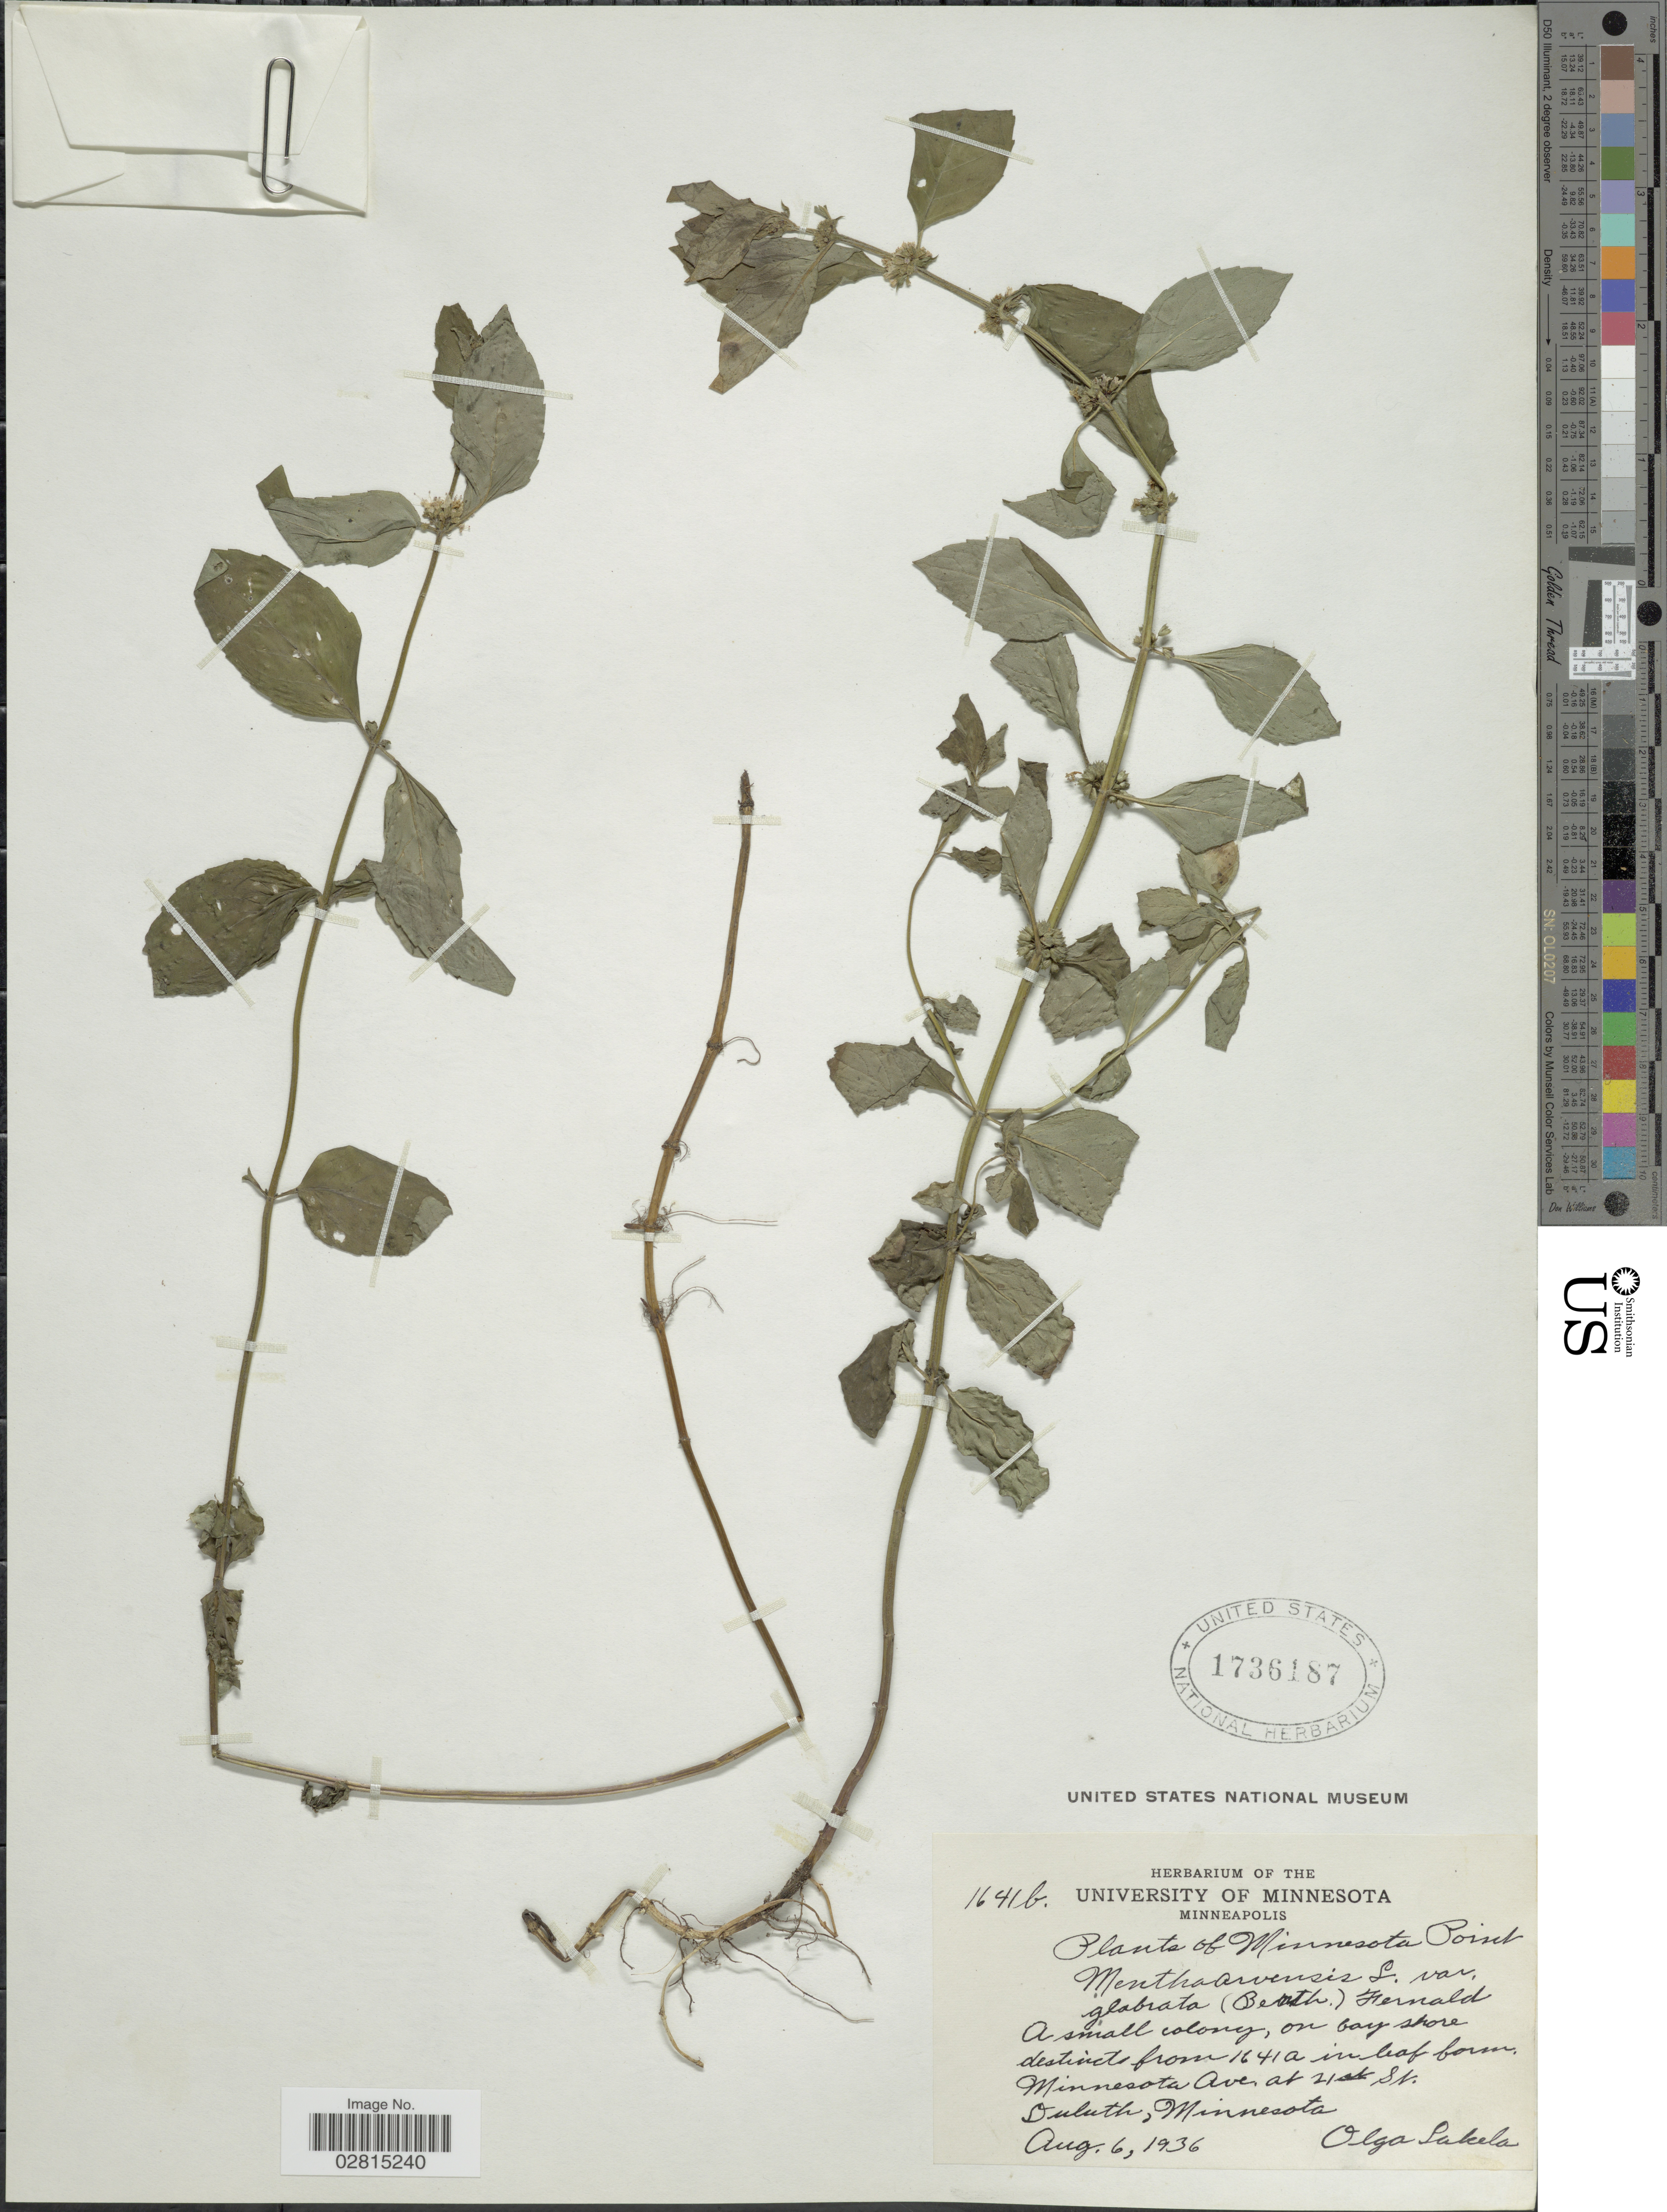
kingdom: Plantae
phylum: Tracheophyta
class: Magnoliopsida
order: Lamiales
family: Lamiaceae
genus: Mentha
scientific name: Mentha canadensis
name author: L.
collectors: O. K. Lakela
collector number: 1641b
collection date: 1936-08-06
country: United States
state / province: Minnesota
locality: Minnesota Point, Minnesota Ave at 21st St., Duluth, Minn.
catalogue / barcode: US 1736187